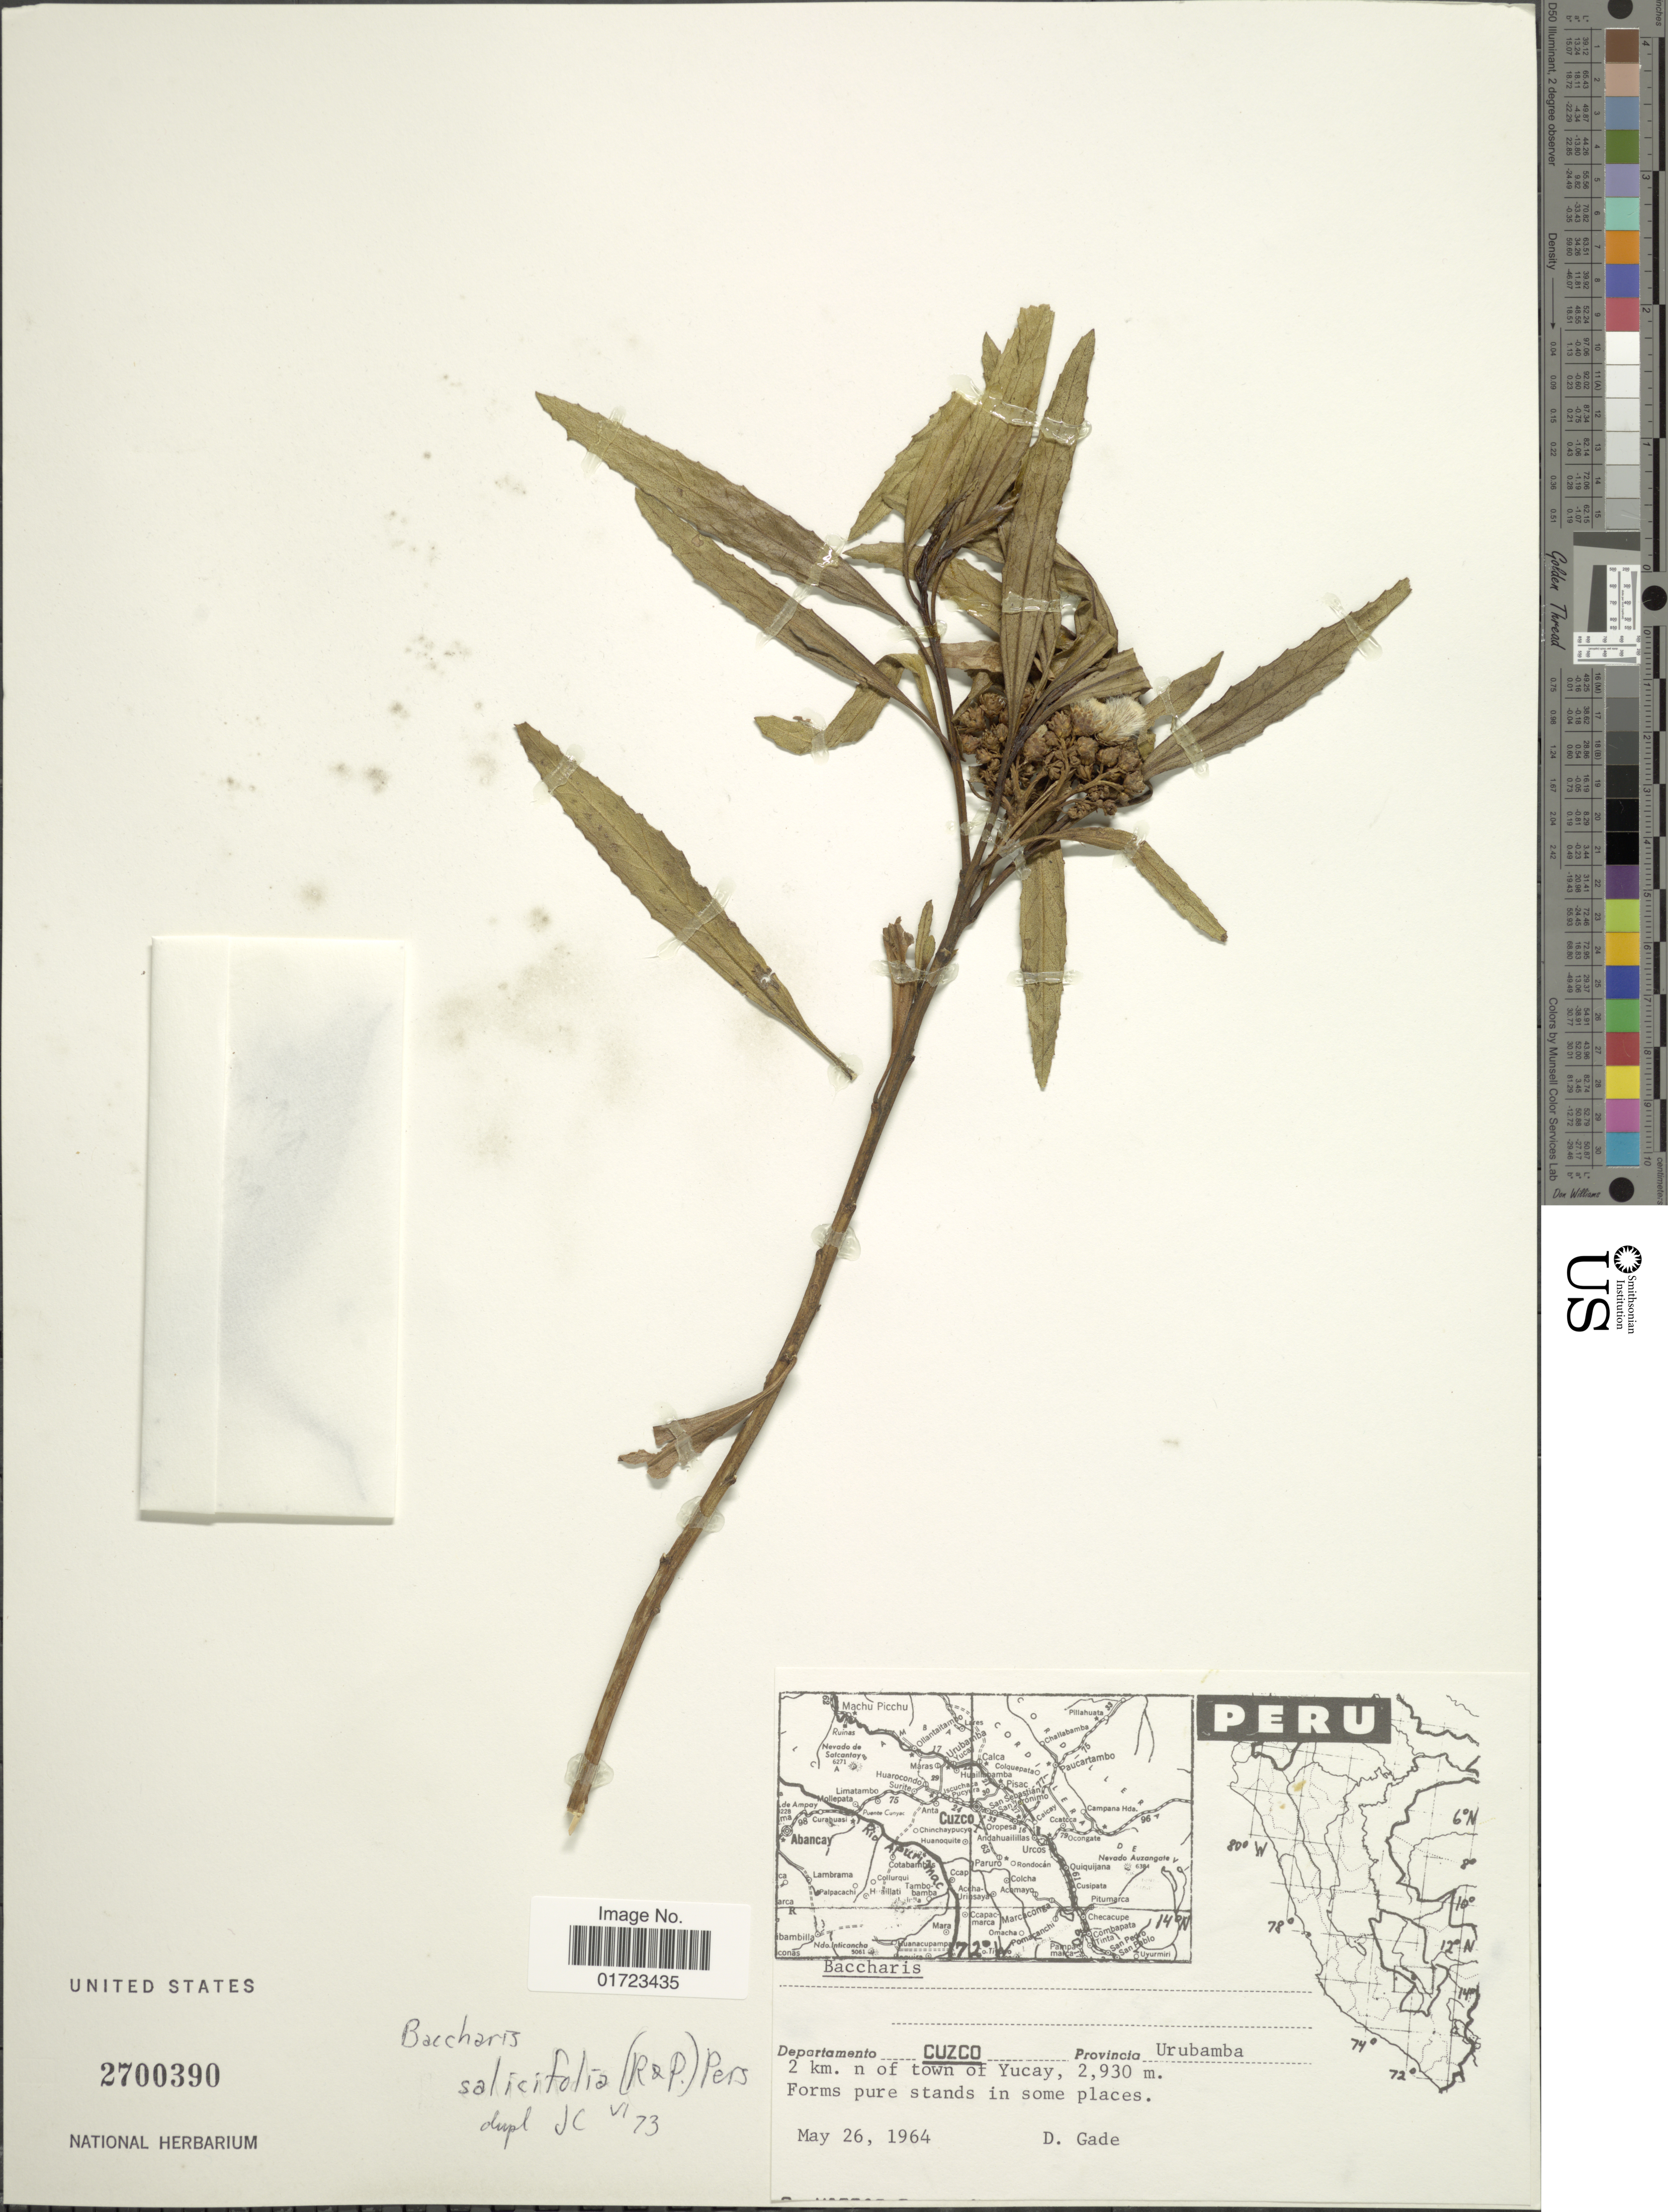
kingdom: Plantae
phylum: Tracheophyta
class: Magnoliopsida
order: Asterales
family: Asteraceae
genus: Baccharis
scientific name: Baccharis salicifolia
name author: (Ruiz & Pav.) Pers.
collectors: D. Gade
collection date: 1964-05-26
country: Peru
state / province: Cusco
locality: Departamento Cuzco, Provincia Urubamba 2 km. n of town of Yucay.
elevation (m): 2930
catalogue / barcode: US 2700390